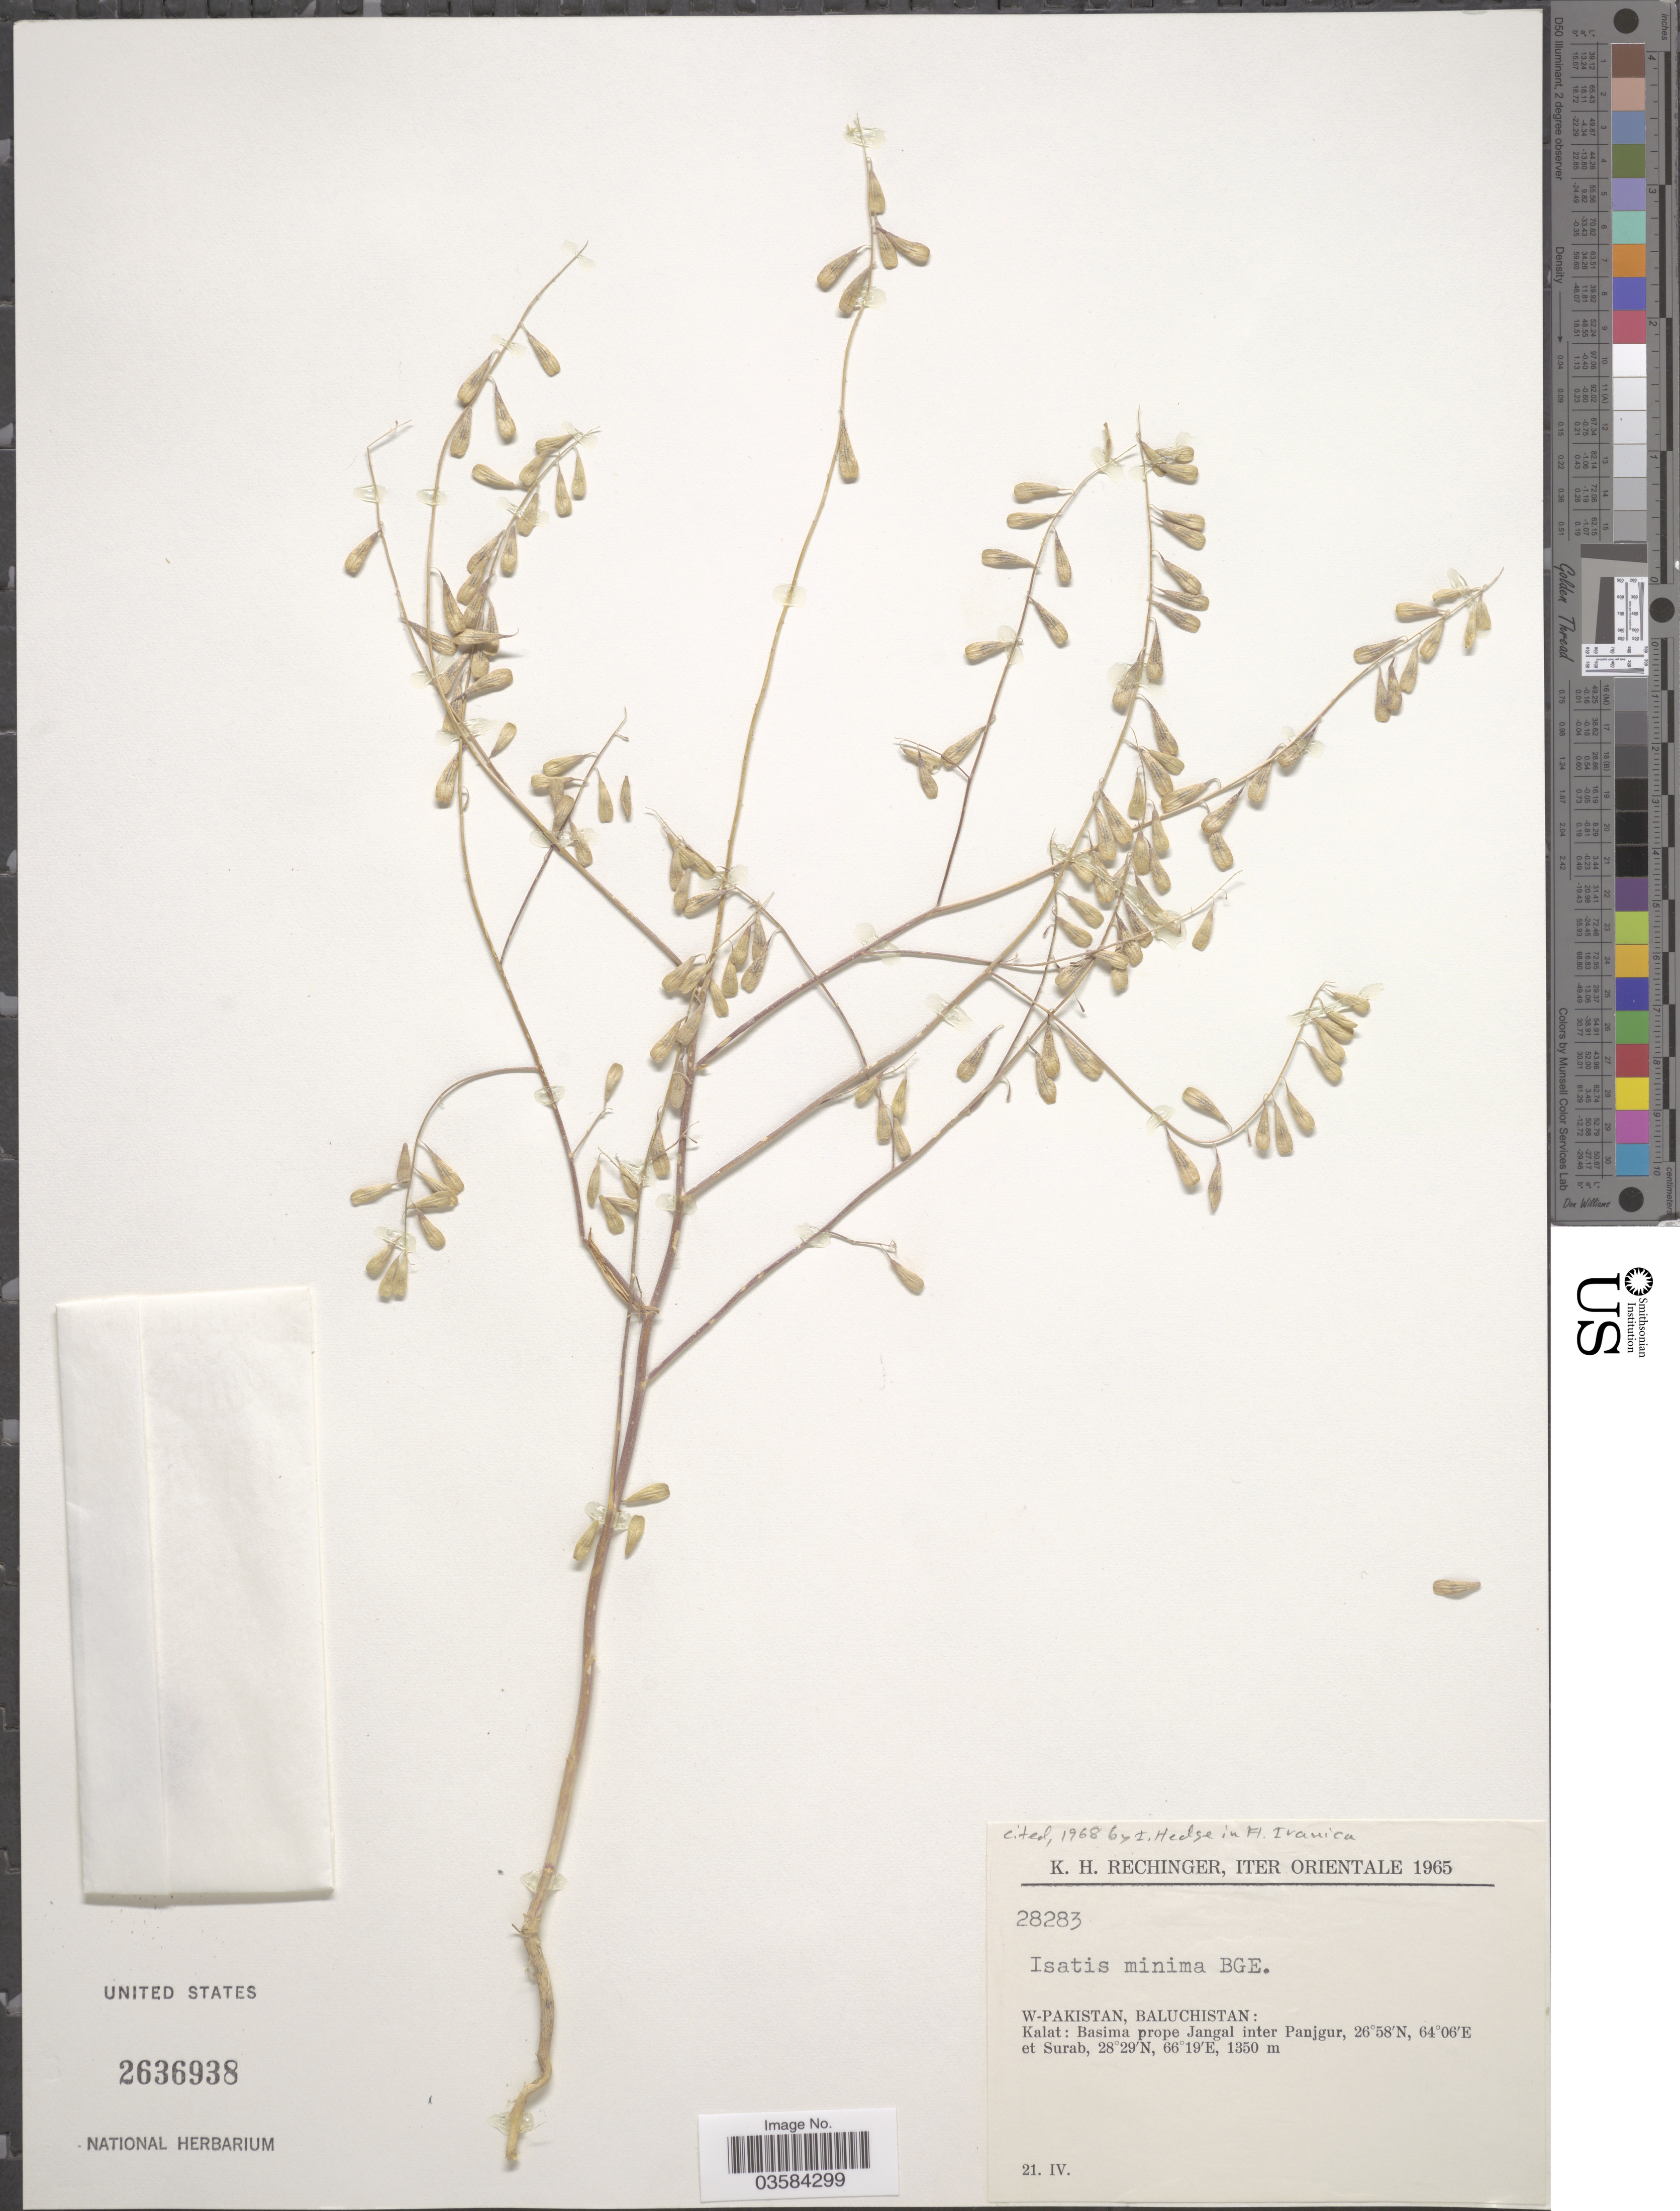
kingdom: Plantae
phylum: Tracheophyta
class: Magnoliopsida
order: Brassicales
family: Brassicaceae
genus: Isatis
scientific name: Isatis minima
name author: Bunge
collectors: K. H. Rechinger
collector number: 28283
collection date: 1965-04-21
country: Pakistan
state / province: Balochistan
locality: Iter Orientale. W-Pakistan, Baluchistan: Kalat: Basima prope Jangal inter Panjgur, et Surab.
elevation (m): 1350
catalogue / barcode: US 2636938